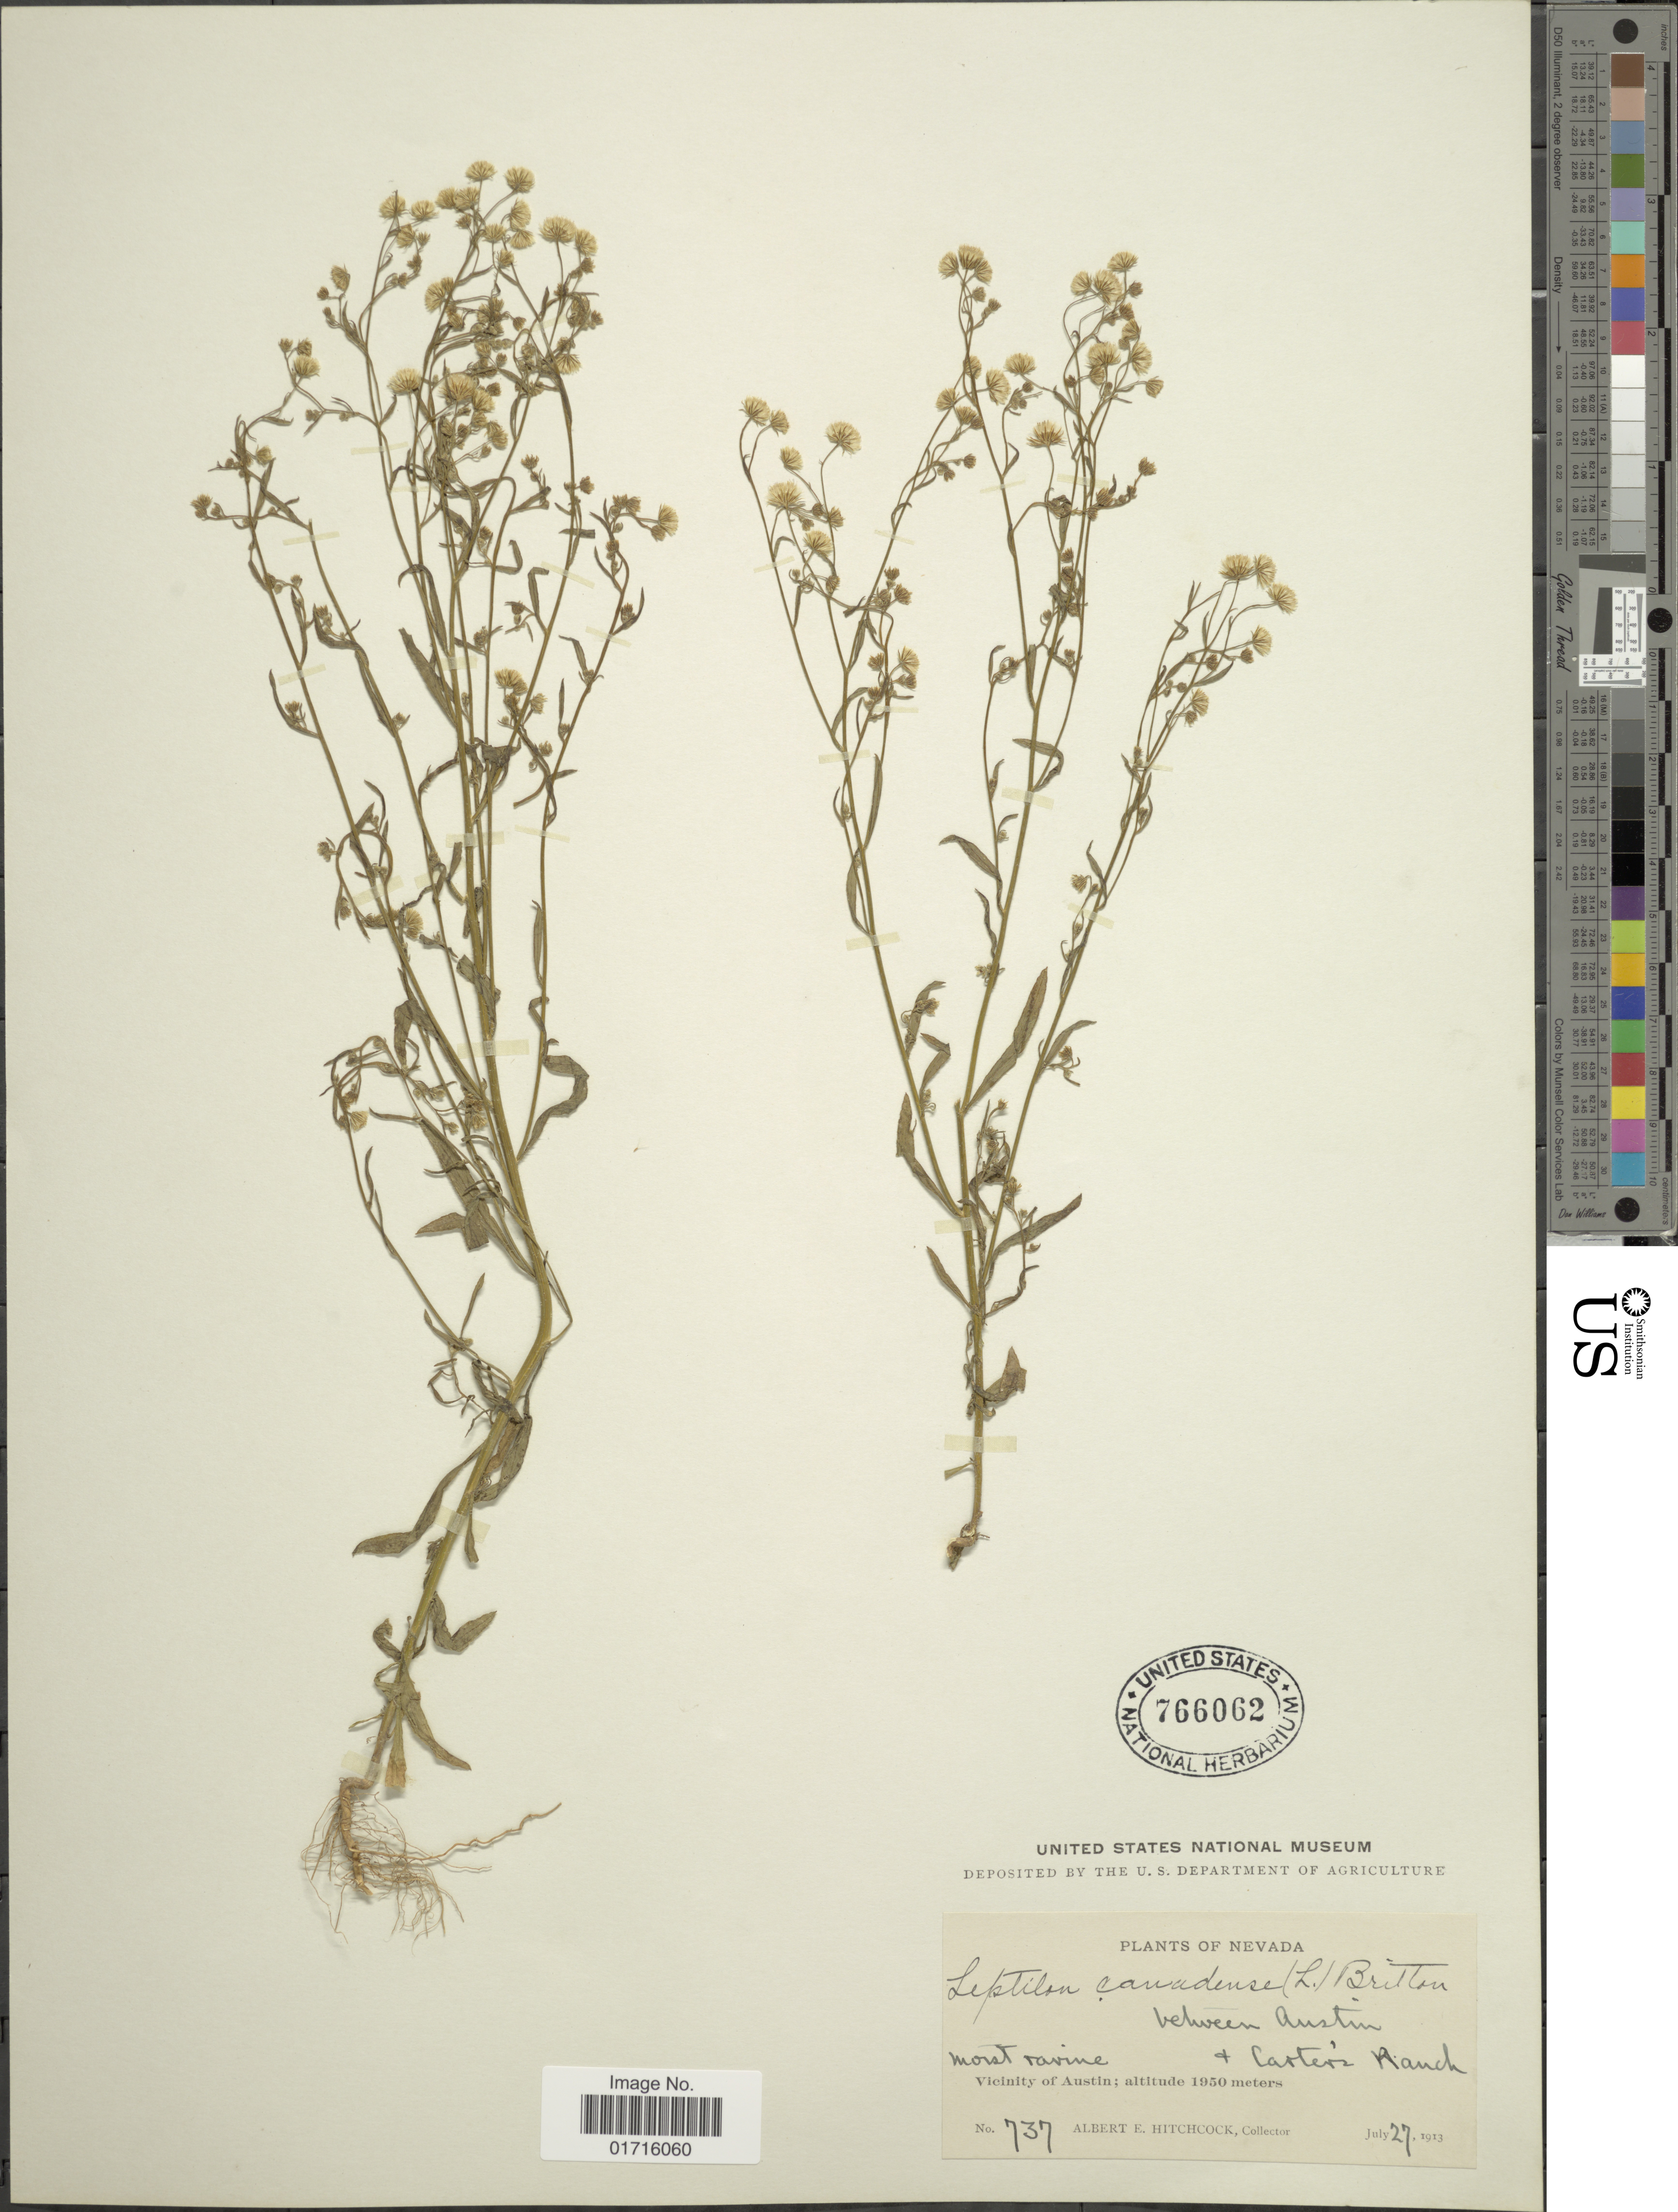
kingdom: Plantae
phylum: Tracheophyta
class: Magnoliopsida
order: Asterales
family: Asteraceae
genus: Conyza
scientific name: Conyza canadensis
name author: (L.) Cronq.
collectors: A. Hitchcock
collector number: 737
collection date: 1913-07-27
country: United States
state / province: Nevada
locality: Between Austin + Carters Ranch, Vicinity of Austin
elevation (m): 1950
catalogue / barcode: US 766062